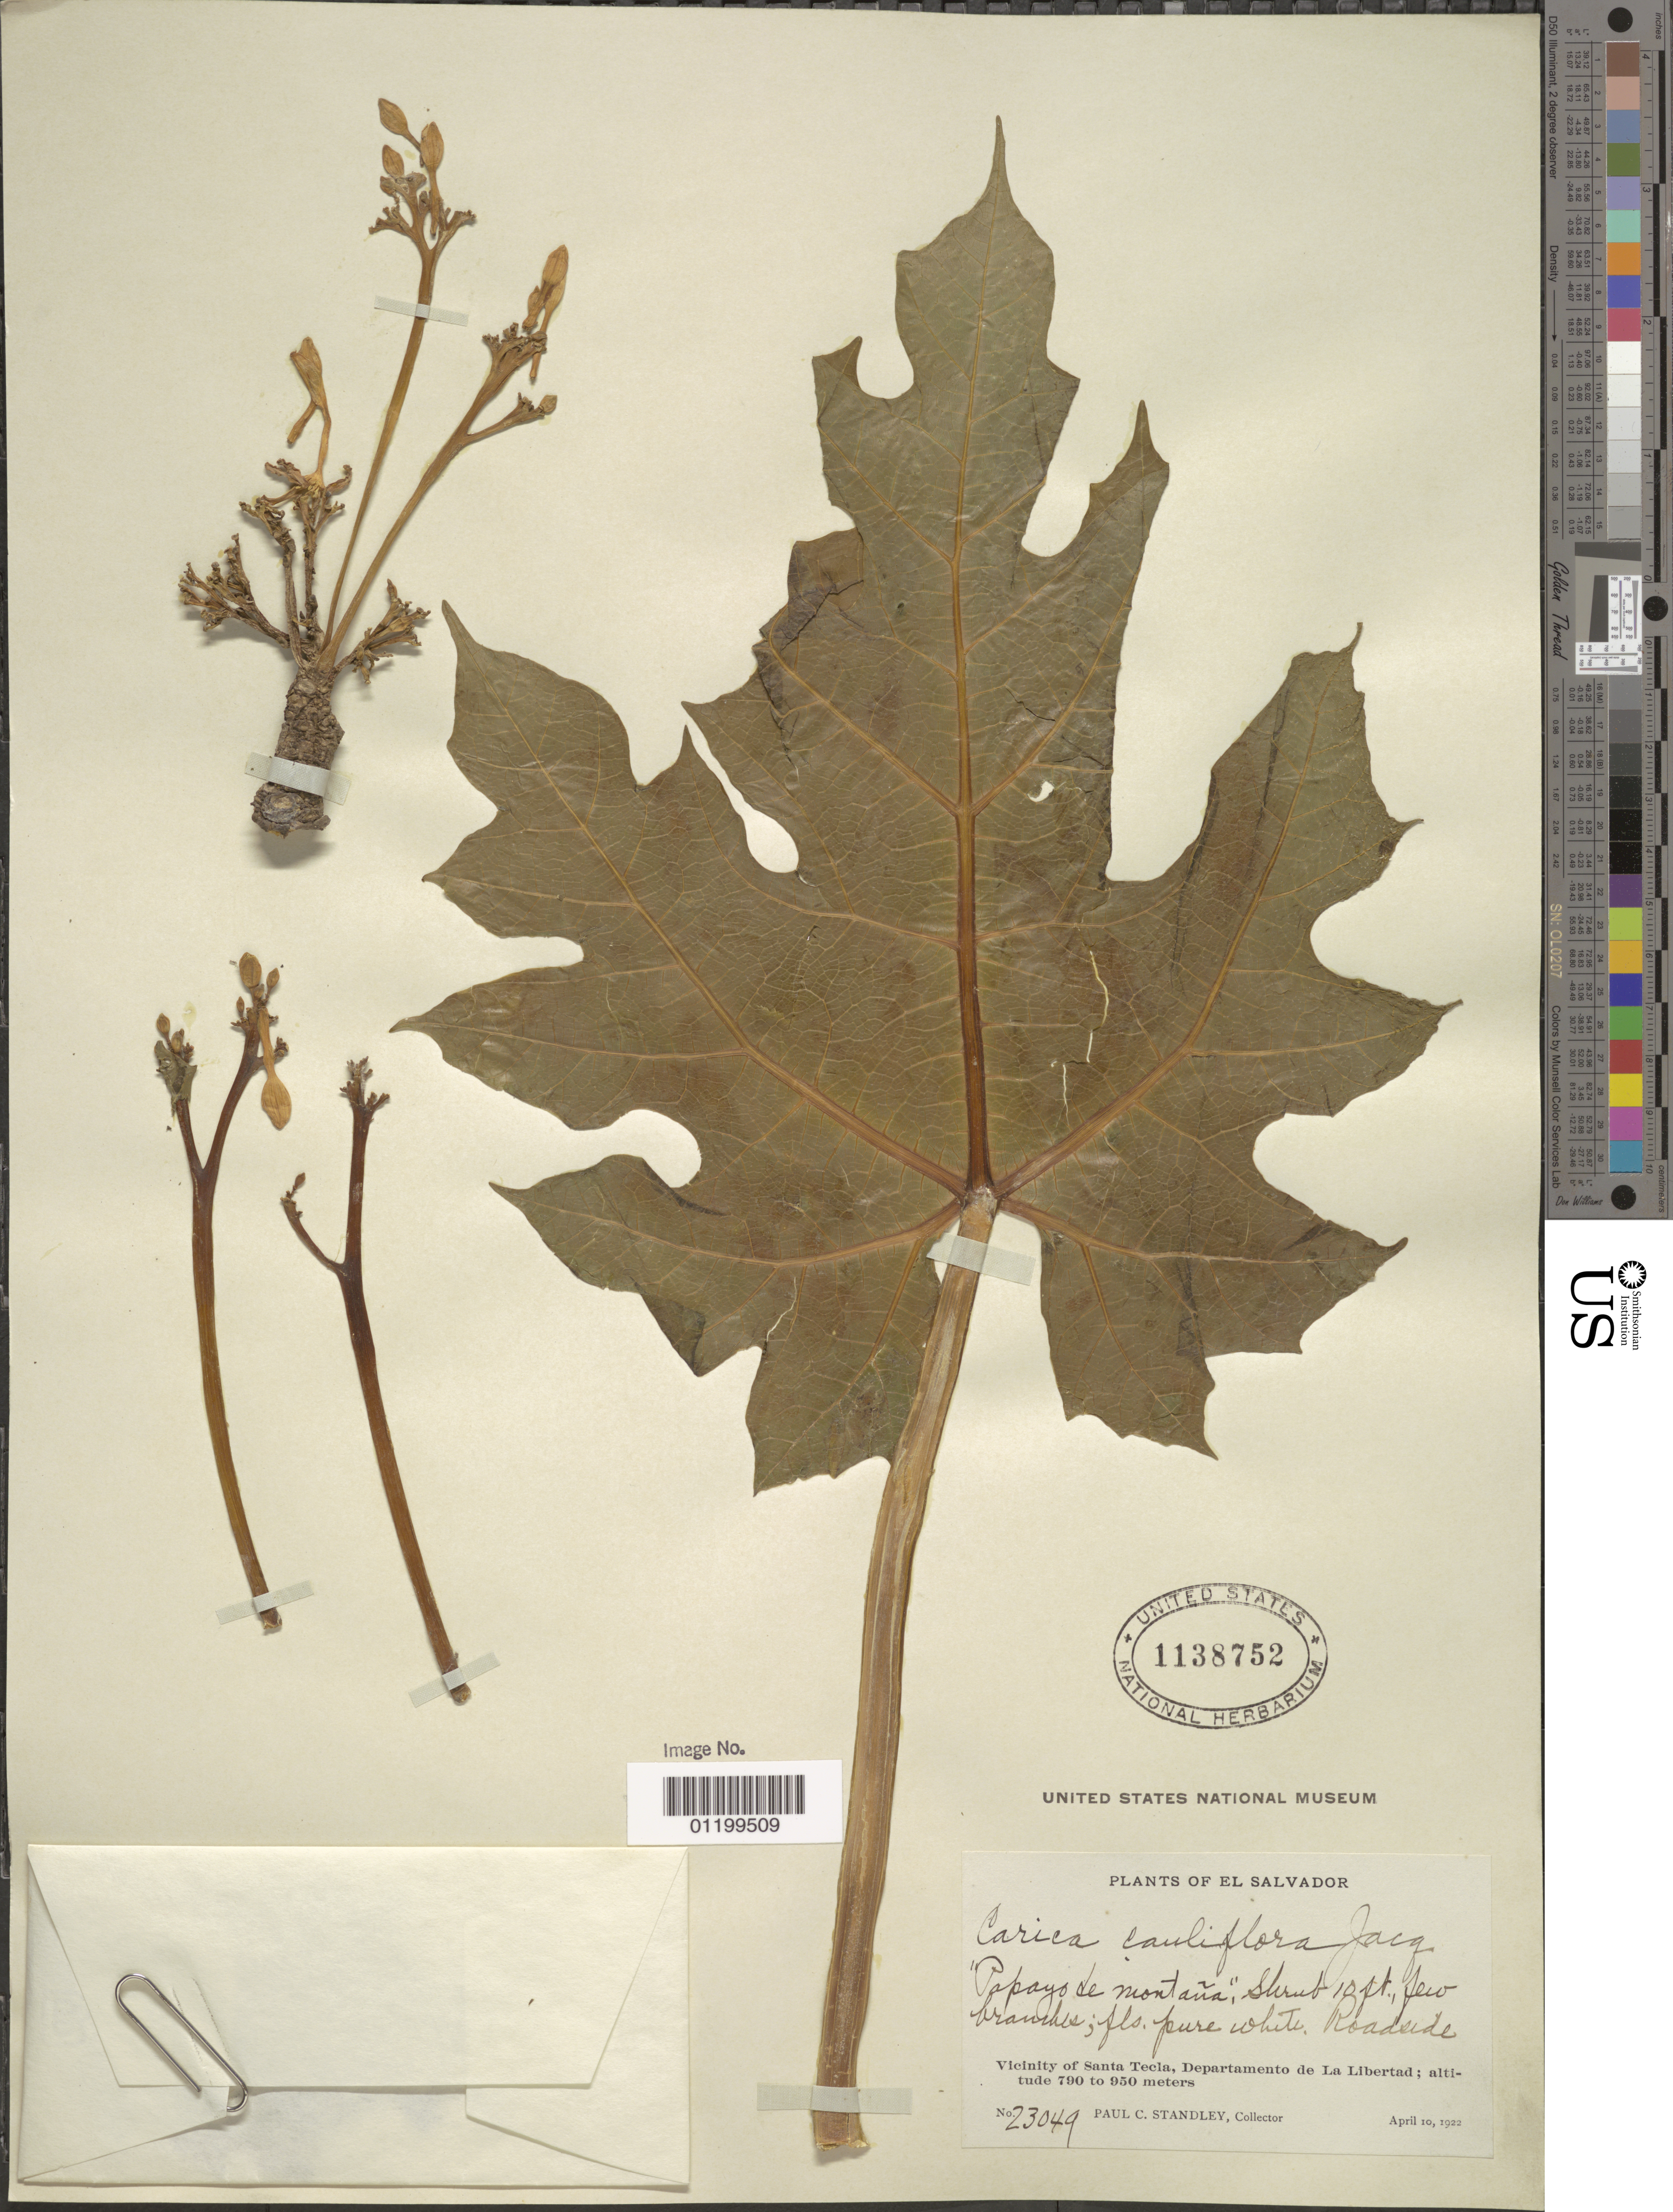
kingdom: Plantae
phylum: Tracheophyta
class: Magnoliopsida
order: Brassicales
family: Caricaceae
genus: Vasconcellea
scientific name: Vasconcellea cauliflora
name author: (Jacq.) A. DC.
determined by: Strong, M. T., (US), Smithsonian Institution - National Museum of Natural History (UNITED STATES)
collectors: P. C. Standley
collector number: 23049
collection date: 1922-04-10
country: El Salvador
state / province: La Libertad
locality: Vicinity of Santa Tecla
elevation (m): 790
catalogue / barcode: US 1138752